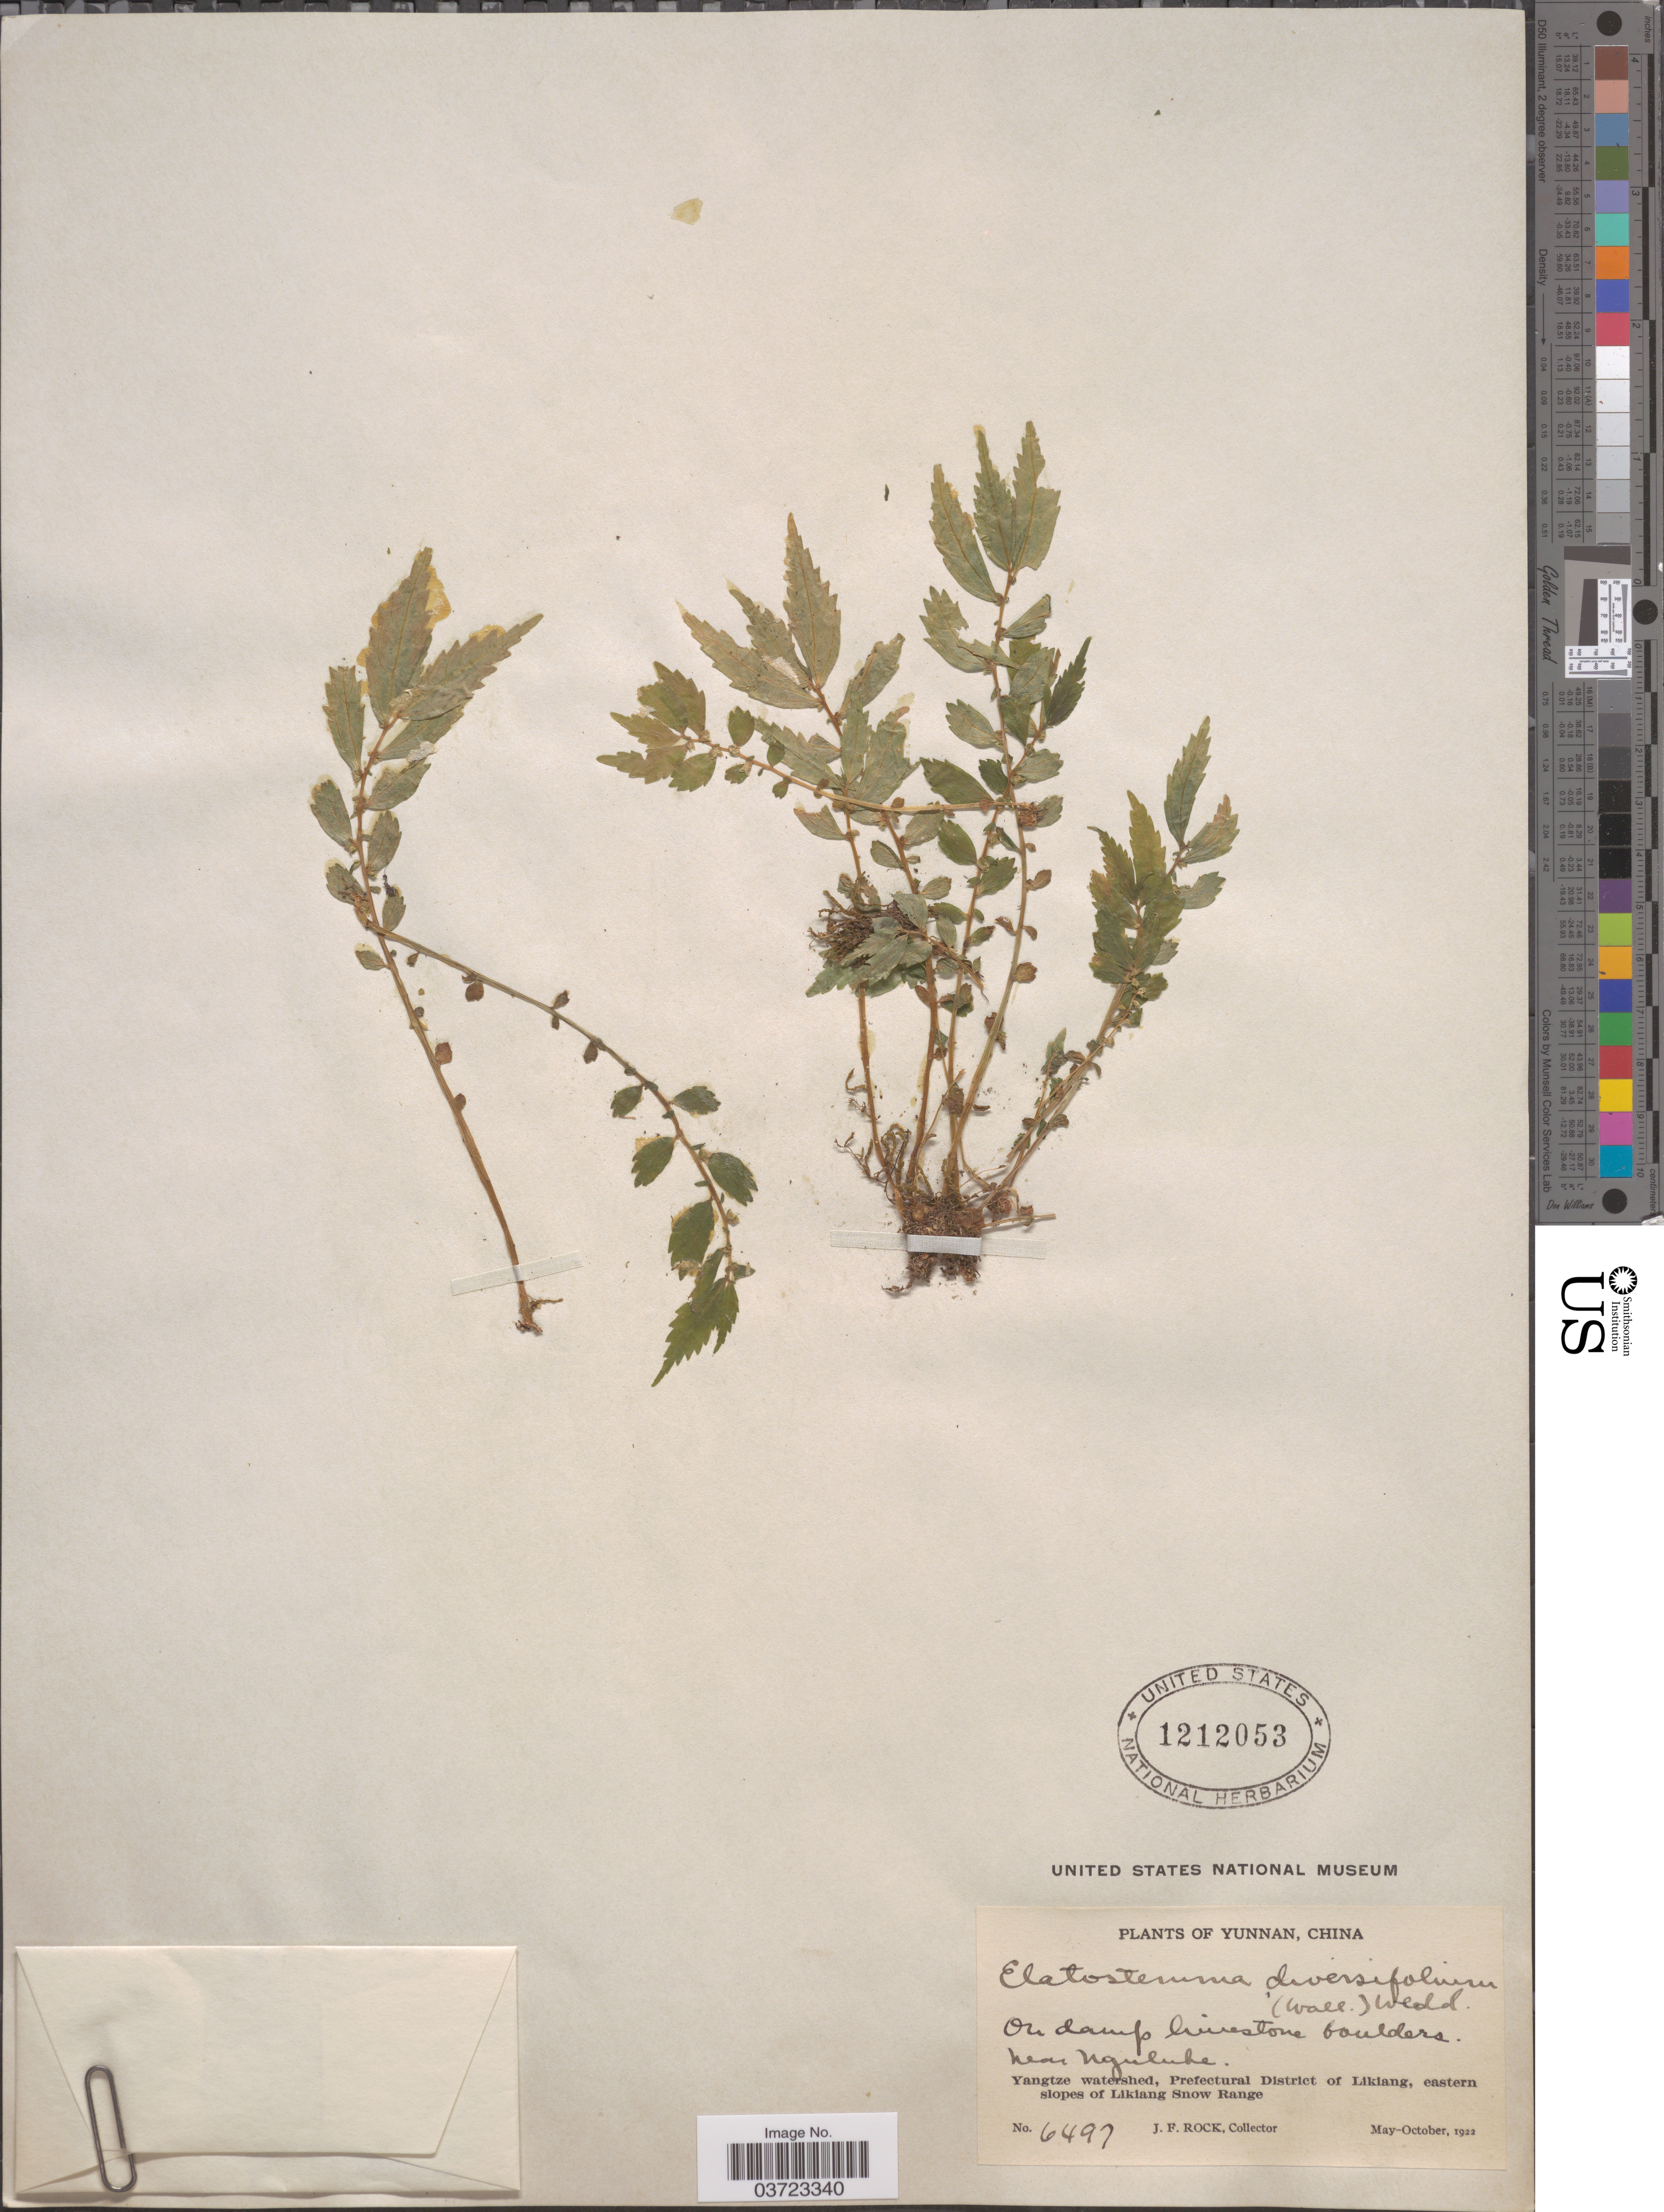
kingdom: Plantae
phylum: Tracheophyta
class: Magnoliopsida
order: Rosales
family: Urticaceae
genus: Elatostema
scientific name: Elatostema diversifolium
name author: Wedd.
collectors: J. Rock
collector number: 6497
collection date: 1922-05/1922-10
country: China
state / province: Yunnan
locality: On damp limestone boulders. Near Nguluke. Yangtze watershed, Prefectural District of Likiang, eastern slopes of Likiang Snow Range.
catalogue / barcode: US 1212053